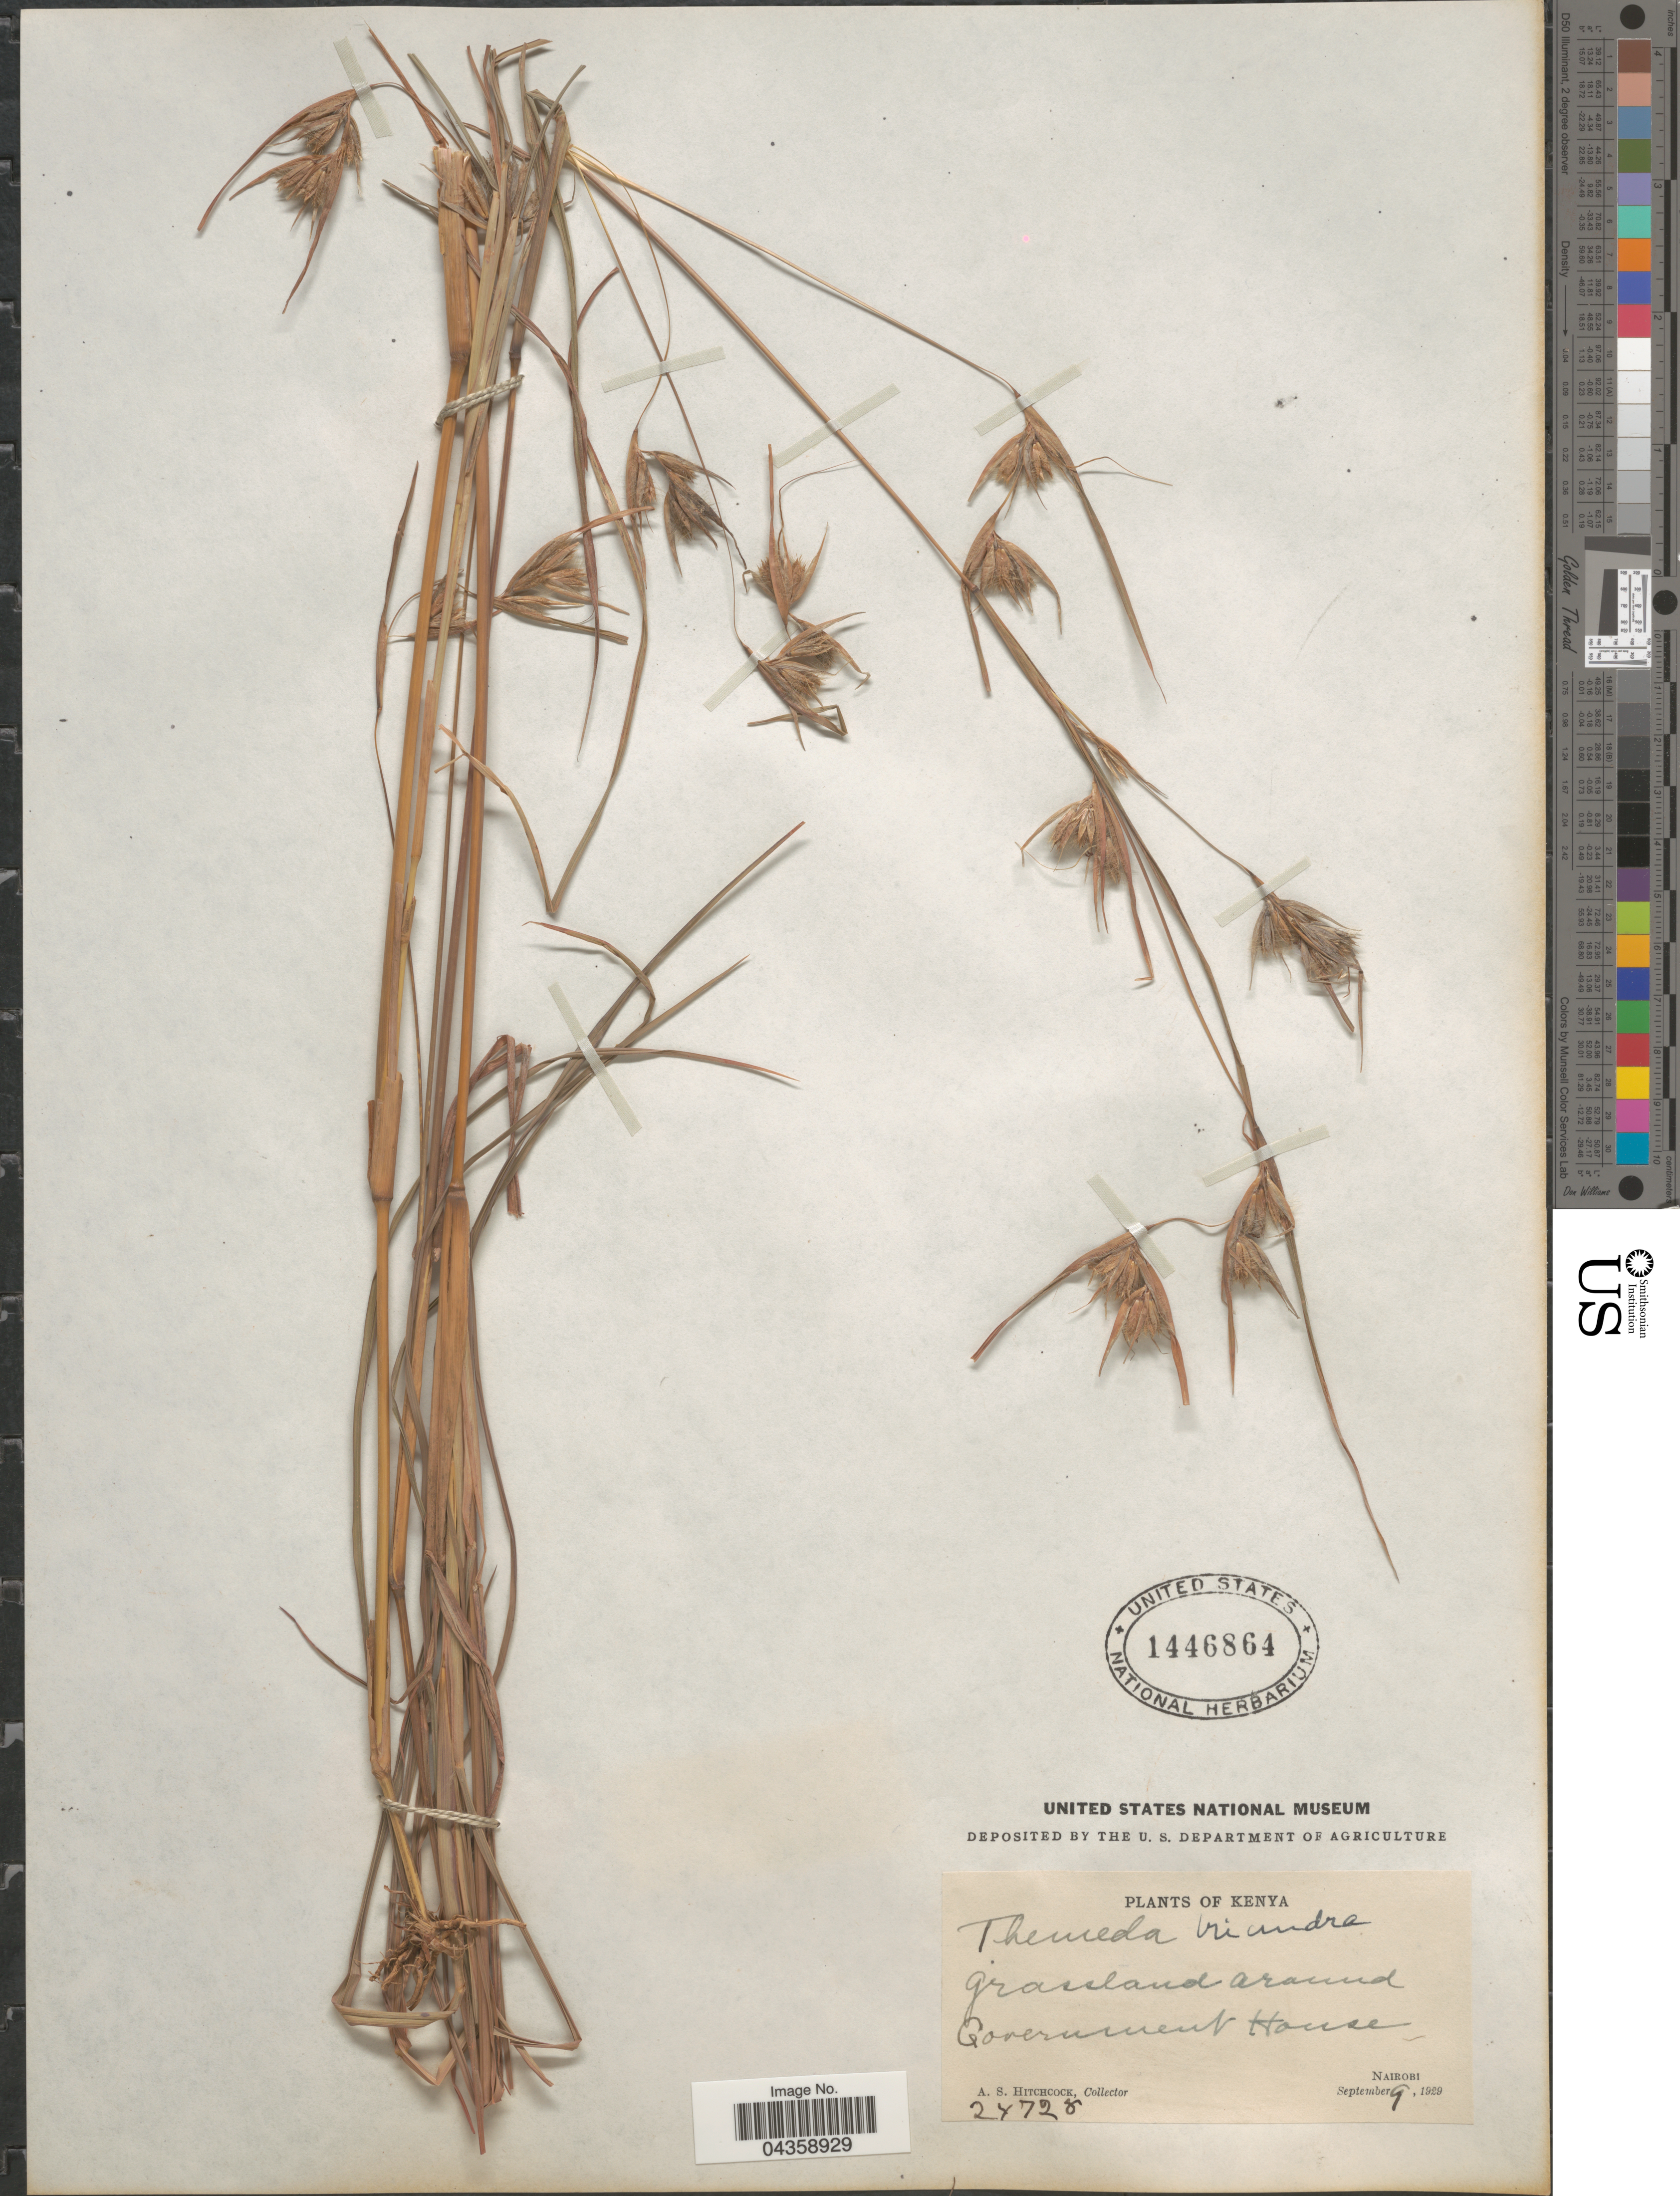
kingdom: Plantae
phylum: Tracheophyta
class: Liliopsida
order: Poales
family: Poaceae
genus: Themeda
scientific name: Themeda triandra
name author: Forssk.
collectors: A. S. Hitchcock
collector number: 24728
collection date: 1929-09-09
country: Kenya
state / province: Nairobi Area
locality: Grassland around Government House.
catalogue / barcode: US 1446864